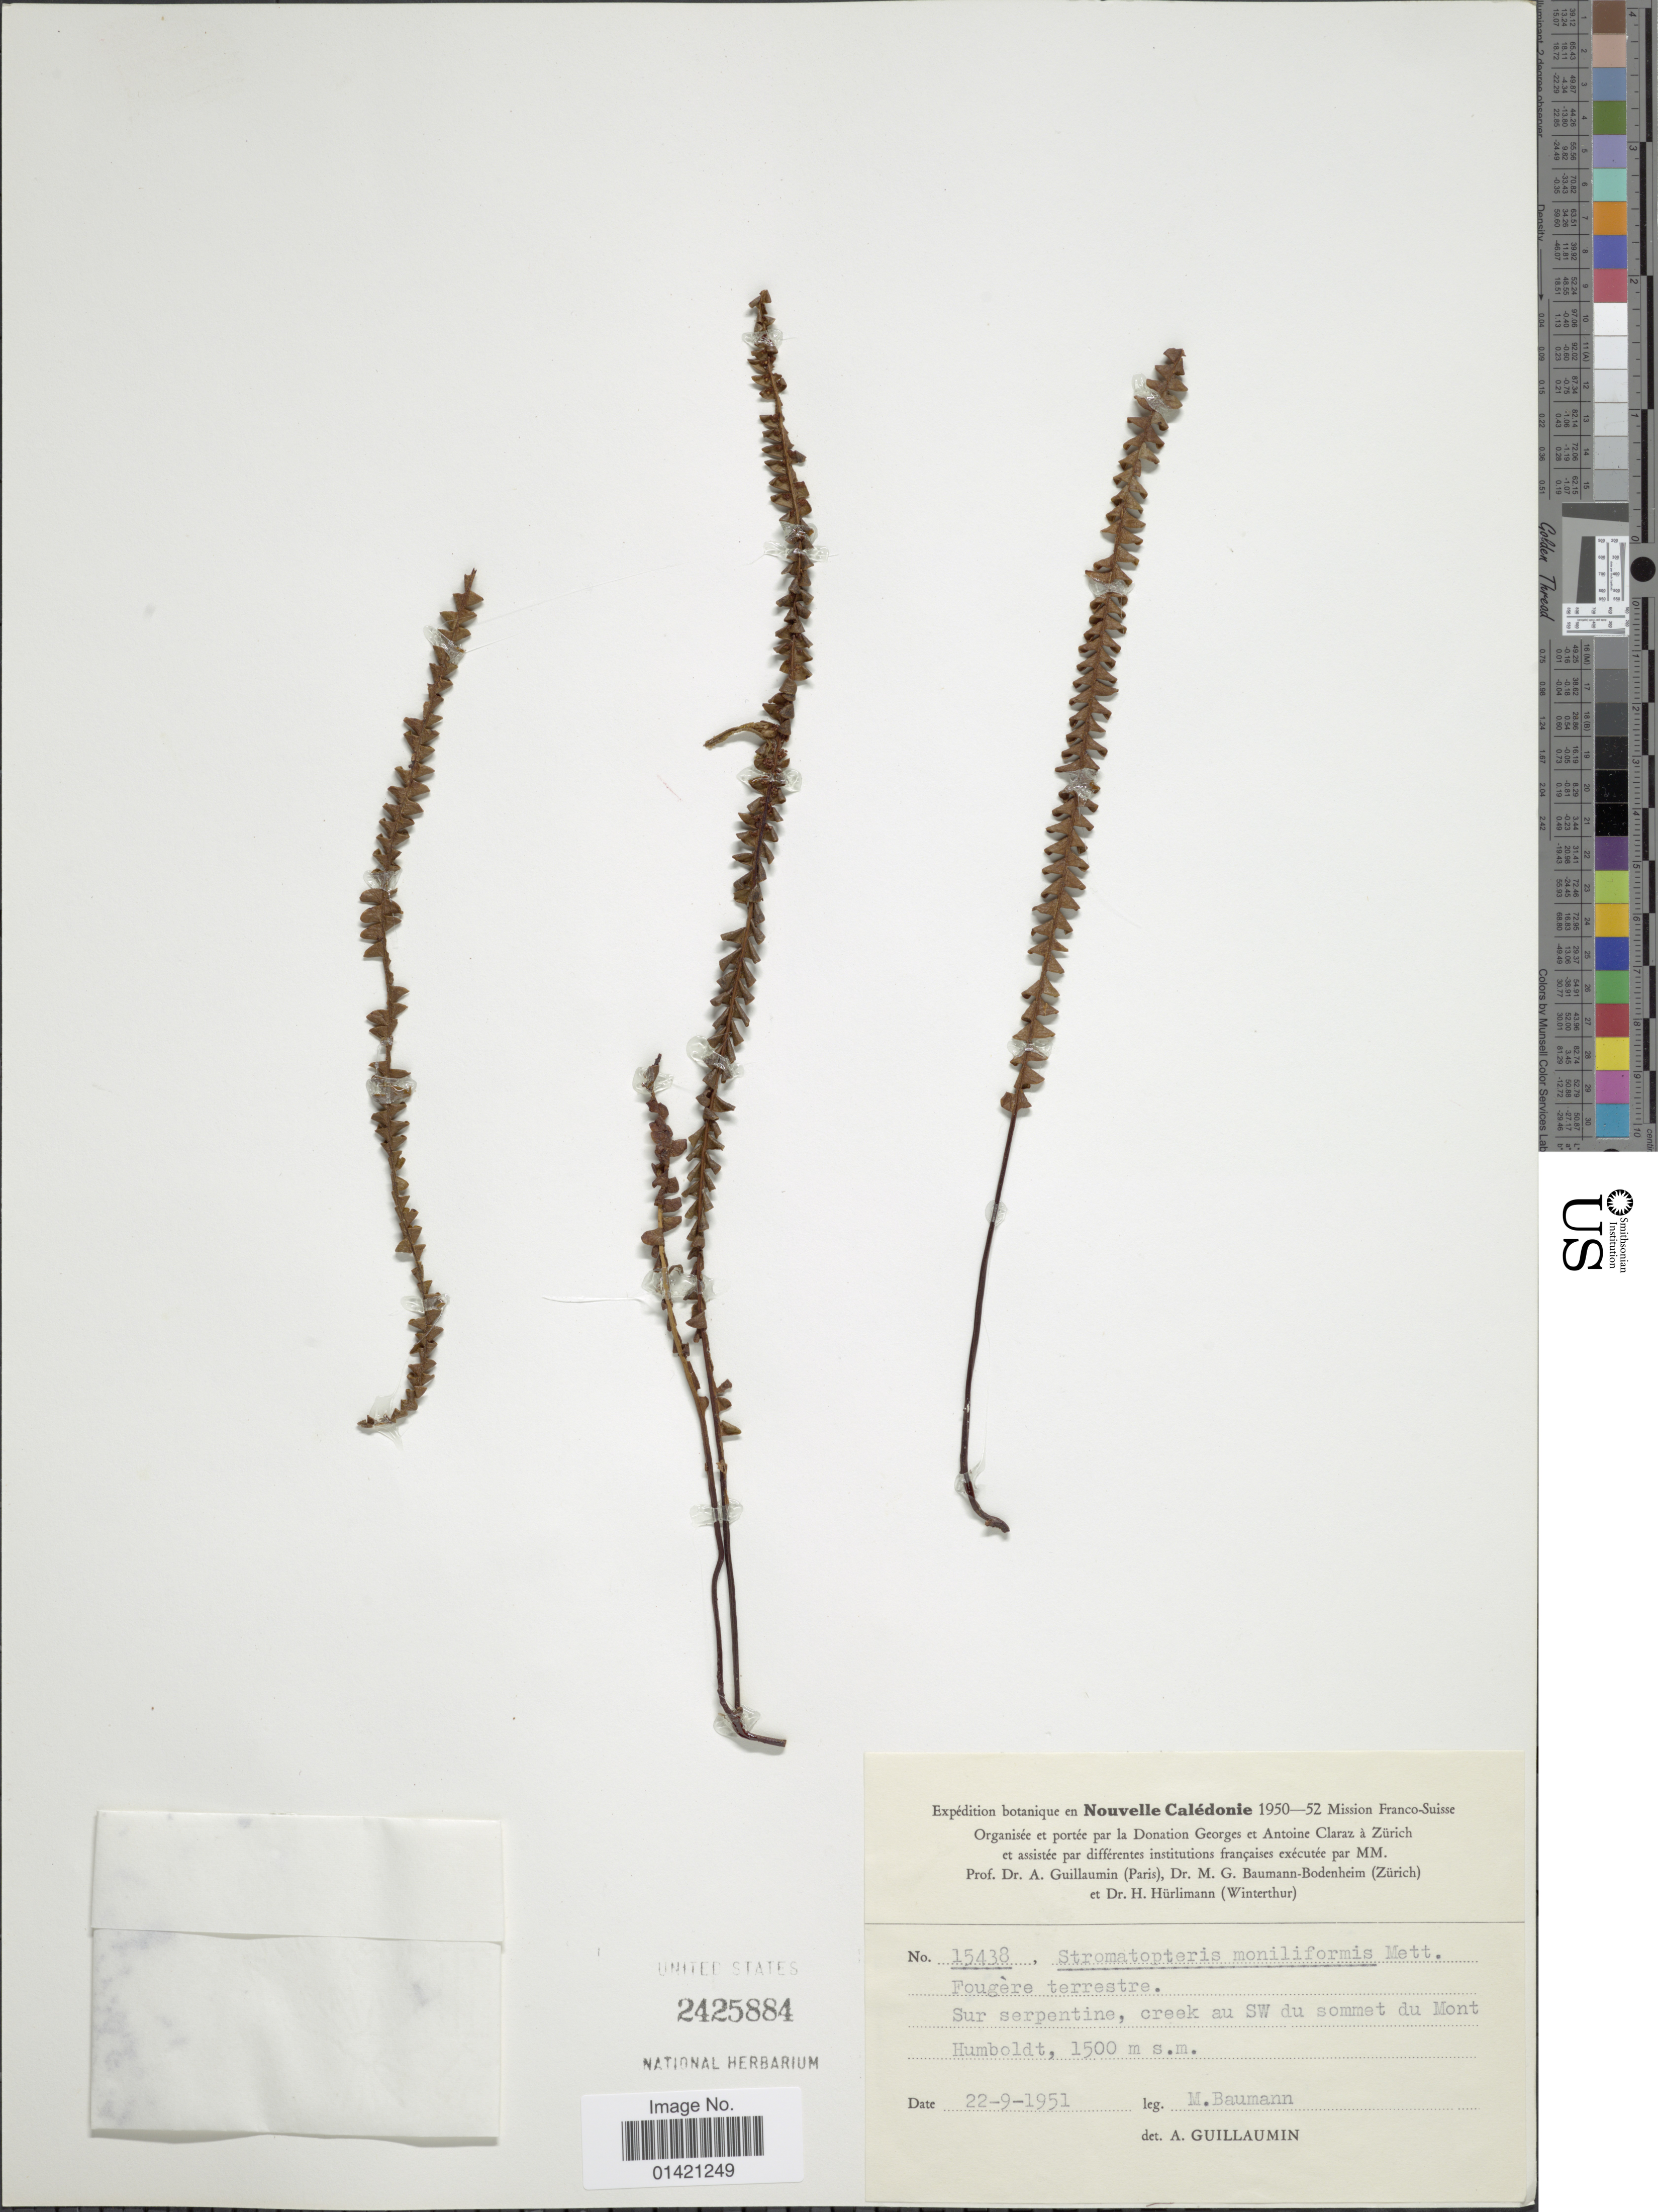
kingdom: Plantae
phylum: Tracheophyta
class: Polypodiopsida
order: Gleicheniales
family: Gleicheniaceae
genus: Stromatopteris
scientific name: Stromatopteris moniliformis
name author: Mett.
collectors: M. Baumann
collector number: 15438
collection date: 1951-09-22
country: New Caledonia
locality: Nouvelle Caledonie. Sur serpentine, creek au SW du sommet du Mont Humboldt.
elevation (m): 1500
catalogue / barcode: US 2425884